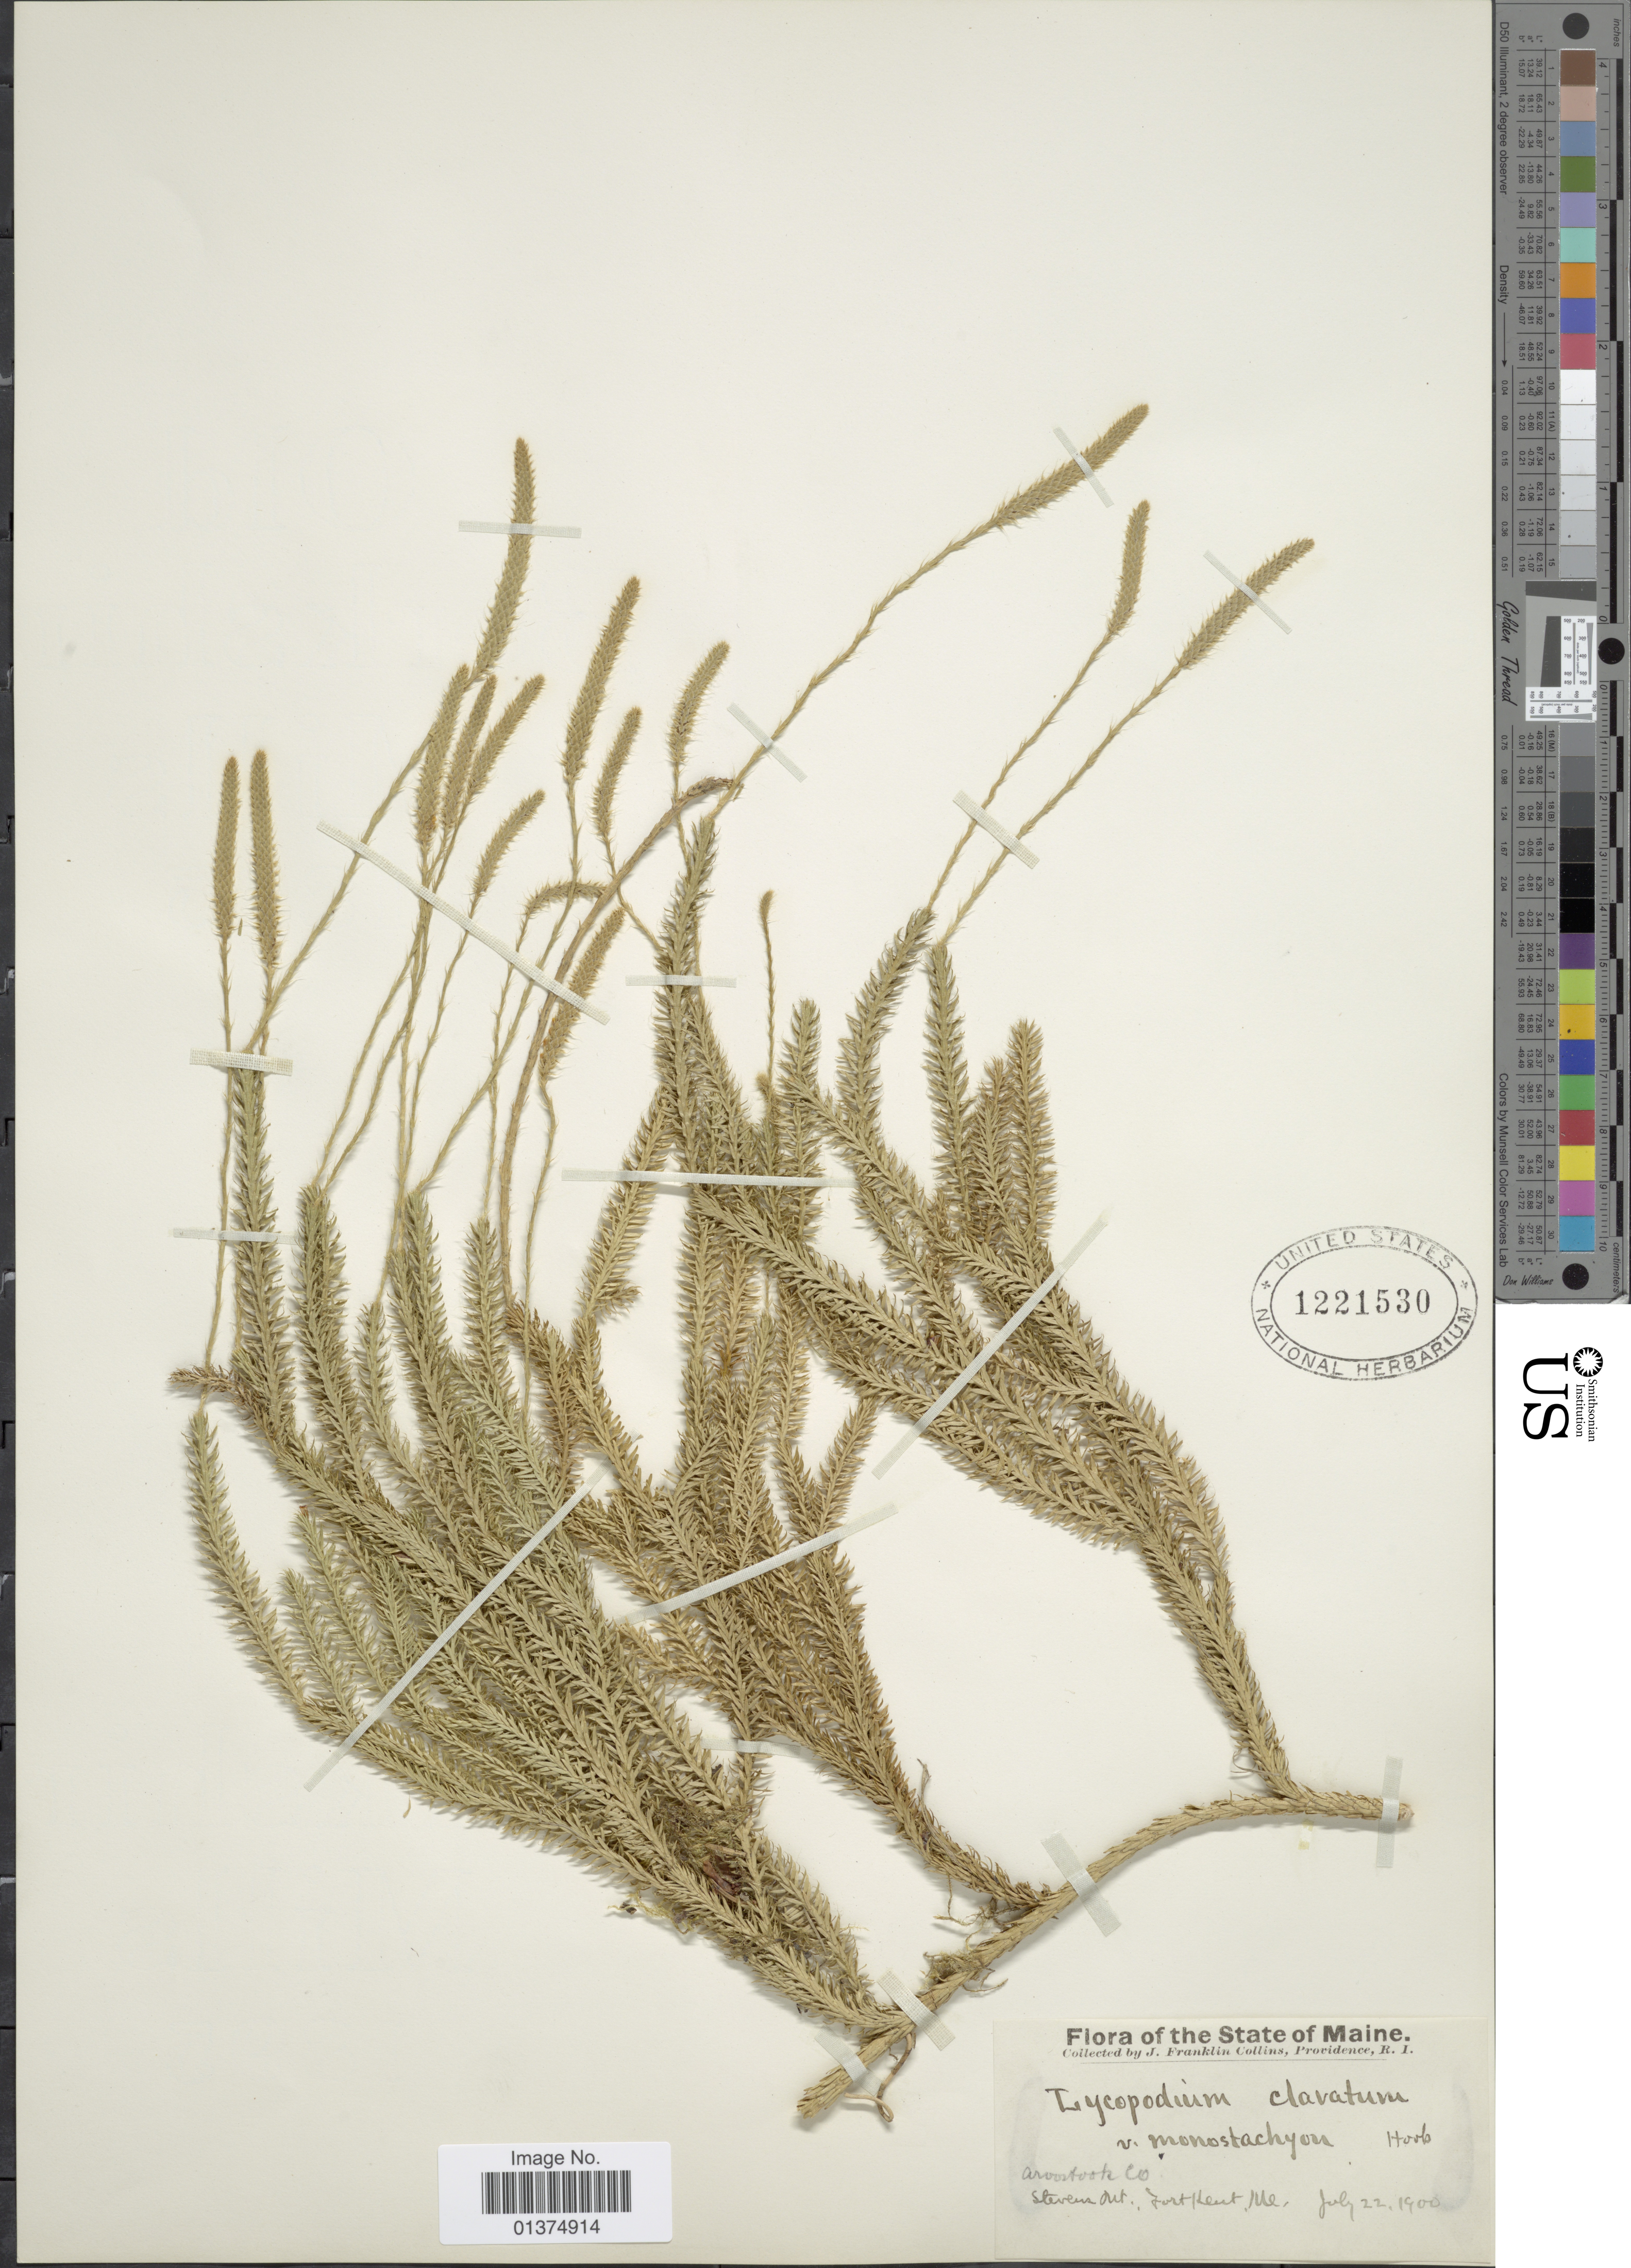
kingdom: Plantae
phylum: Tracheophyta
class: Lycopodiopsida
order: Lycopodiales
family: Lycopodiaceae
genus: Lycopodium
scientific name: Lycopodium lagopus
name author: Zinserl. ex Kuzen.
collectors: J. Collins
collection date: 1900-07-22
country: United States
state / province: Maine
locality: State of Maine, Aroostook Co., Fort Kent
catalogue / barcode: US 1221530